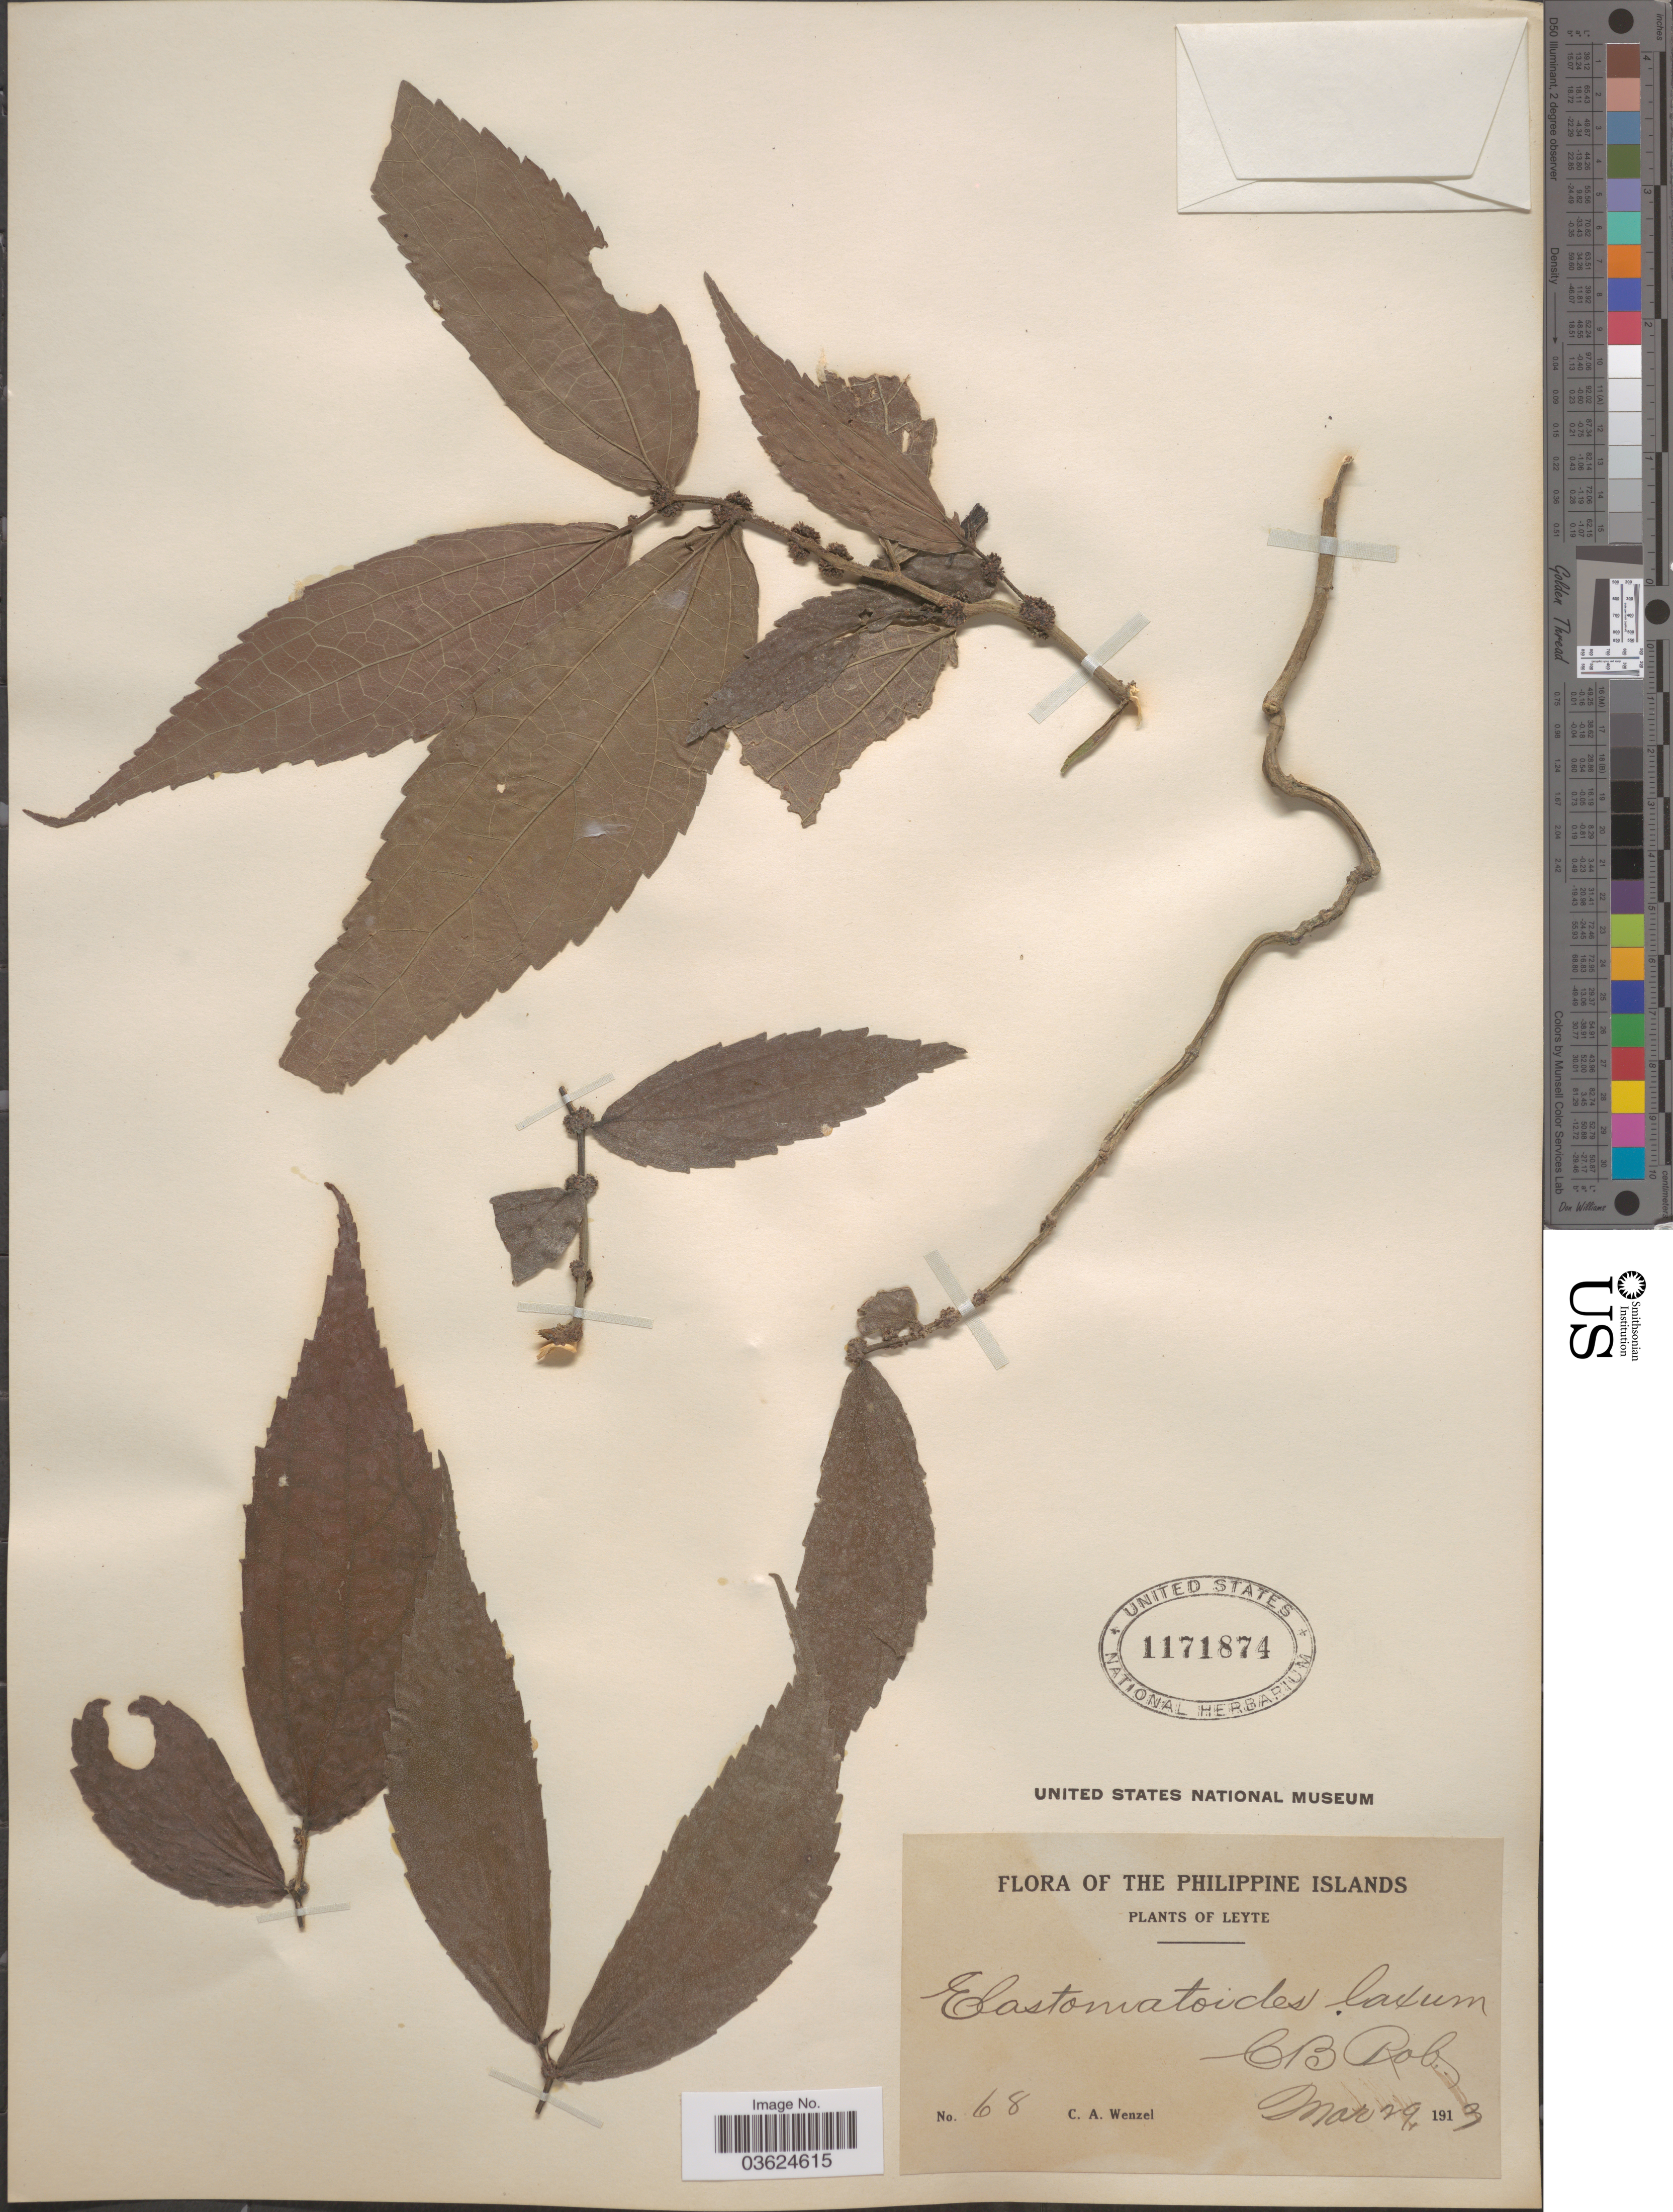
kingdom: Plantae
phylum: Tracheophyta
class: Magnoliopsida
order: Rosales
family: Urticaceae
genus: Elatostematoides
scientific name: Elatostematoides laxum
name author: (Elmer) C.B. Rob.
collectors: C. Wenzel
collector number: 68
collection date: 1913-03-29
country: Philippines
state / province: Eastern Visayas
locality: The Philippine Islands, Leyte.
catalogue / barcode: US 1171874